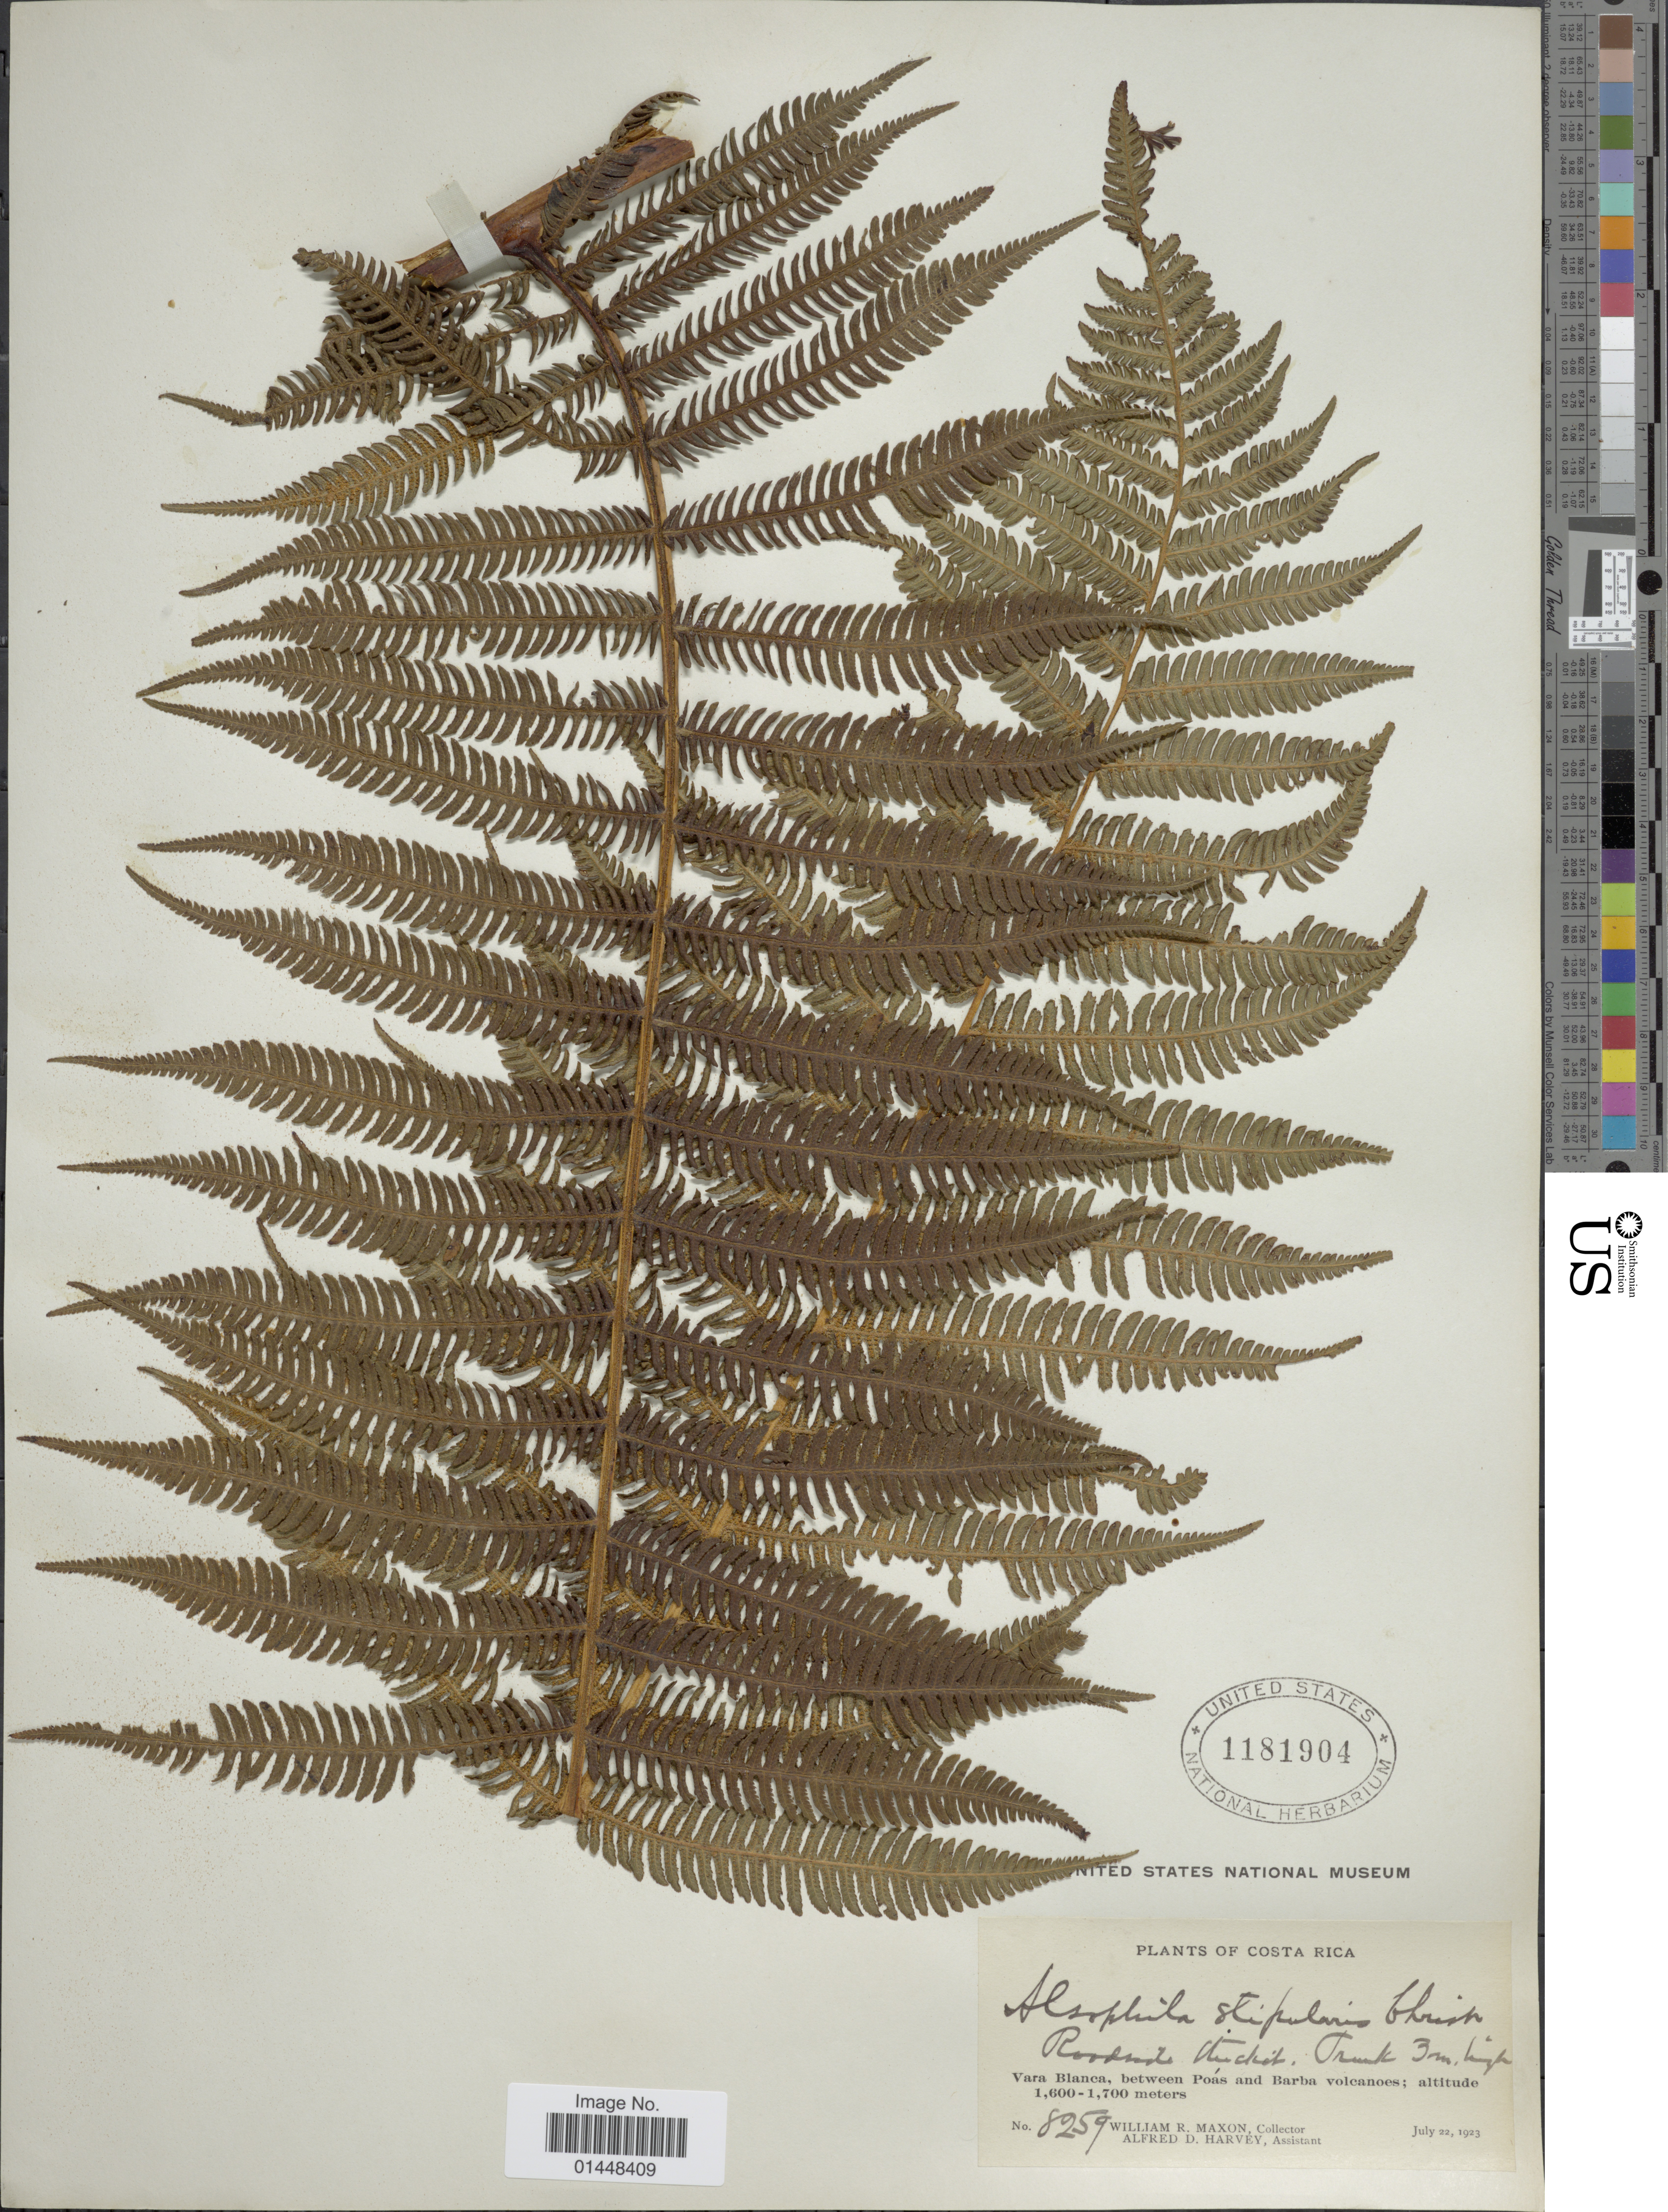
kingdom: Plantae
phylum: Tracheophyta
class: Polypodiopsida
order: Cyatheales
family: Cyatheaceae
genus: Cyathea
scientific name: Cyathea bicrenata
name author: Liebm.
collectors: W. R. Maxon & A. D. Harvey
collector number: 8259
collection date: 1923-07-22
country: Costa Rica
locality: Vara Blanca, between Poas and Barba volcanoes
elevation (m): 1600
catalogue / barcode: US 1181904